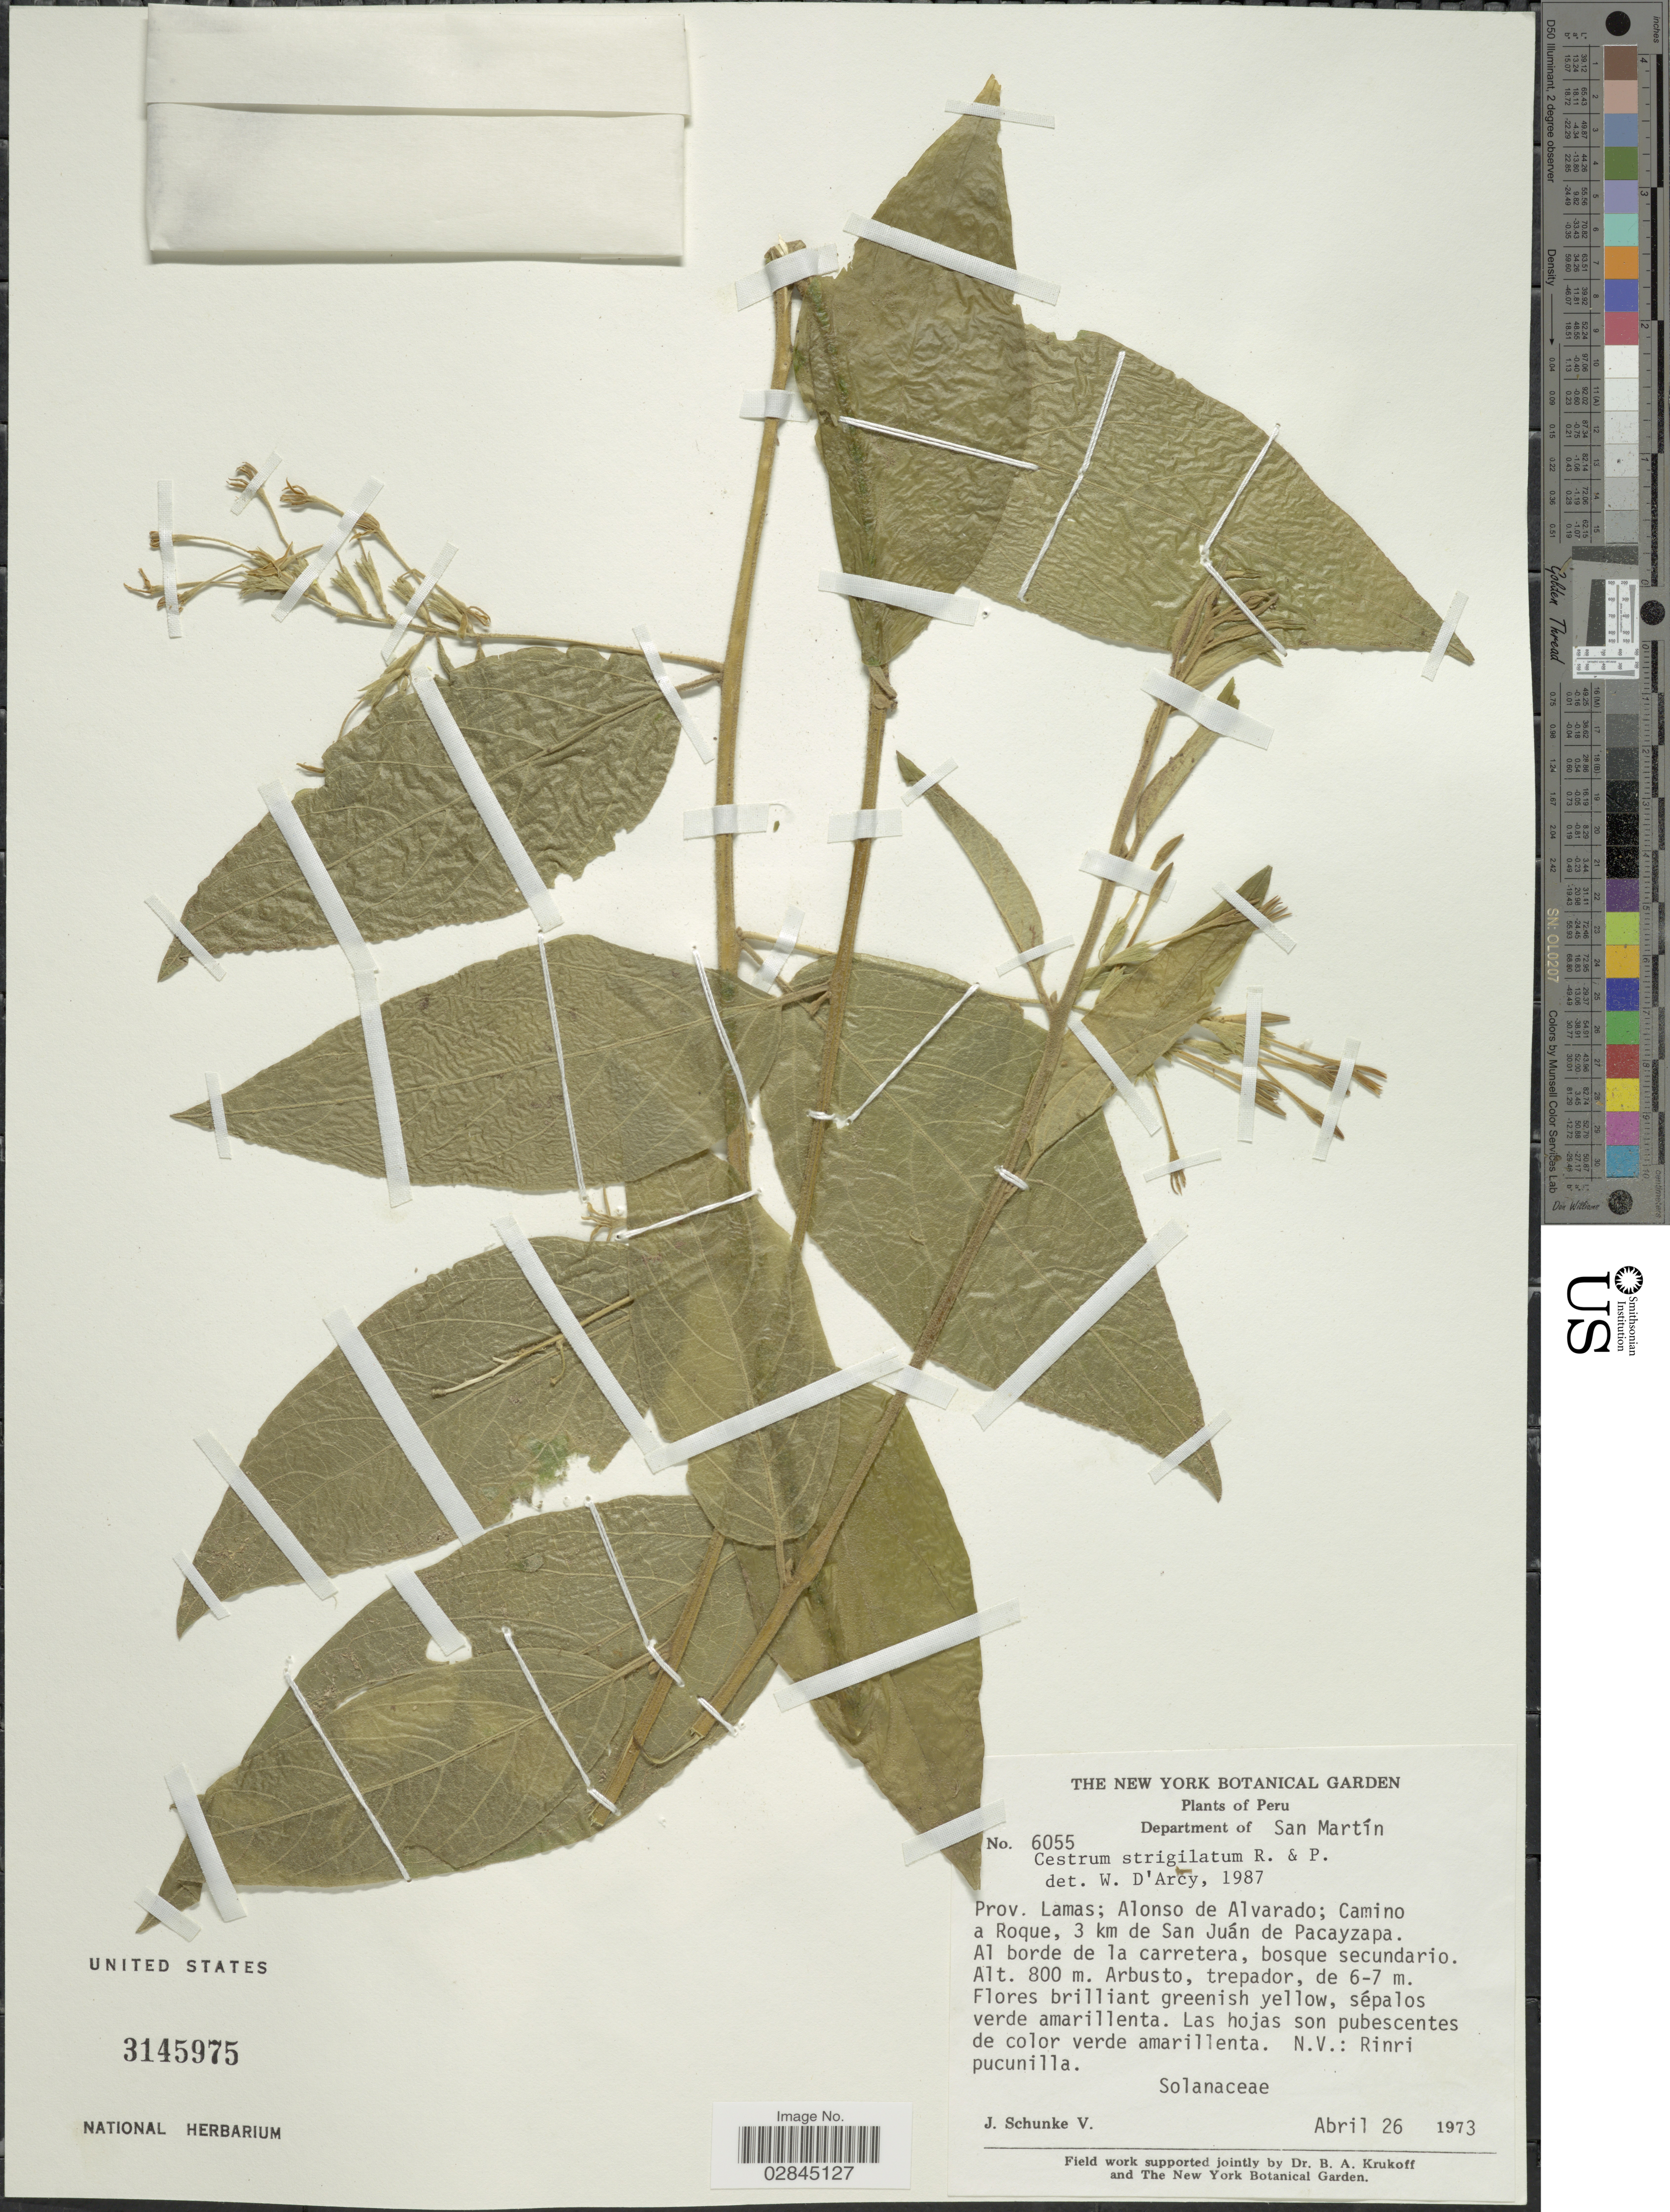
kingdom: Plantae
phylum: Tracheophyta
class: Magnoliopsida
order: Solanales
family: Solanaceae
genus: Cestrum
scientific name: Cestrum strigilatum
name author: Ruiz & Pav.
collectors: J. Schunke Vigo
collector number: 6055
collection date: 1973-04-26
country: Peru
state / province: San Martín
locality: Department of San Martín. Prov. Lamas; Alonso de Alvarado; Camino a Roque, 3 km de San Juán de Pacayzapa.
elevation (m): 800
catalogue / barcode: US 3145975